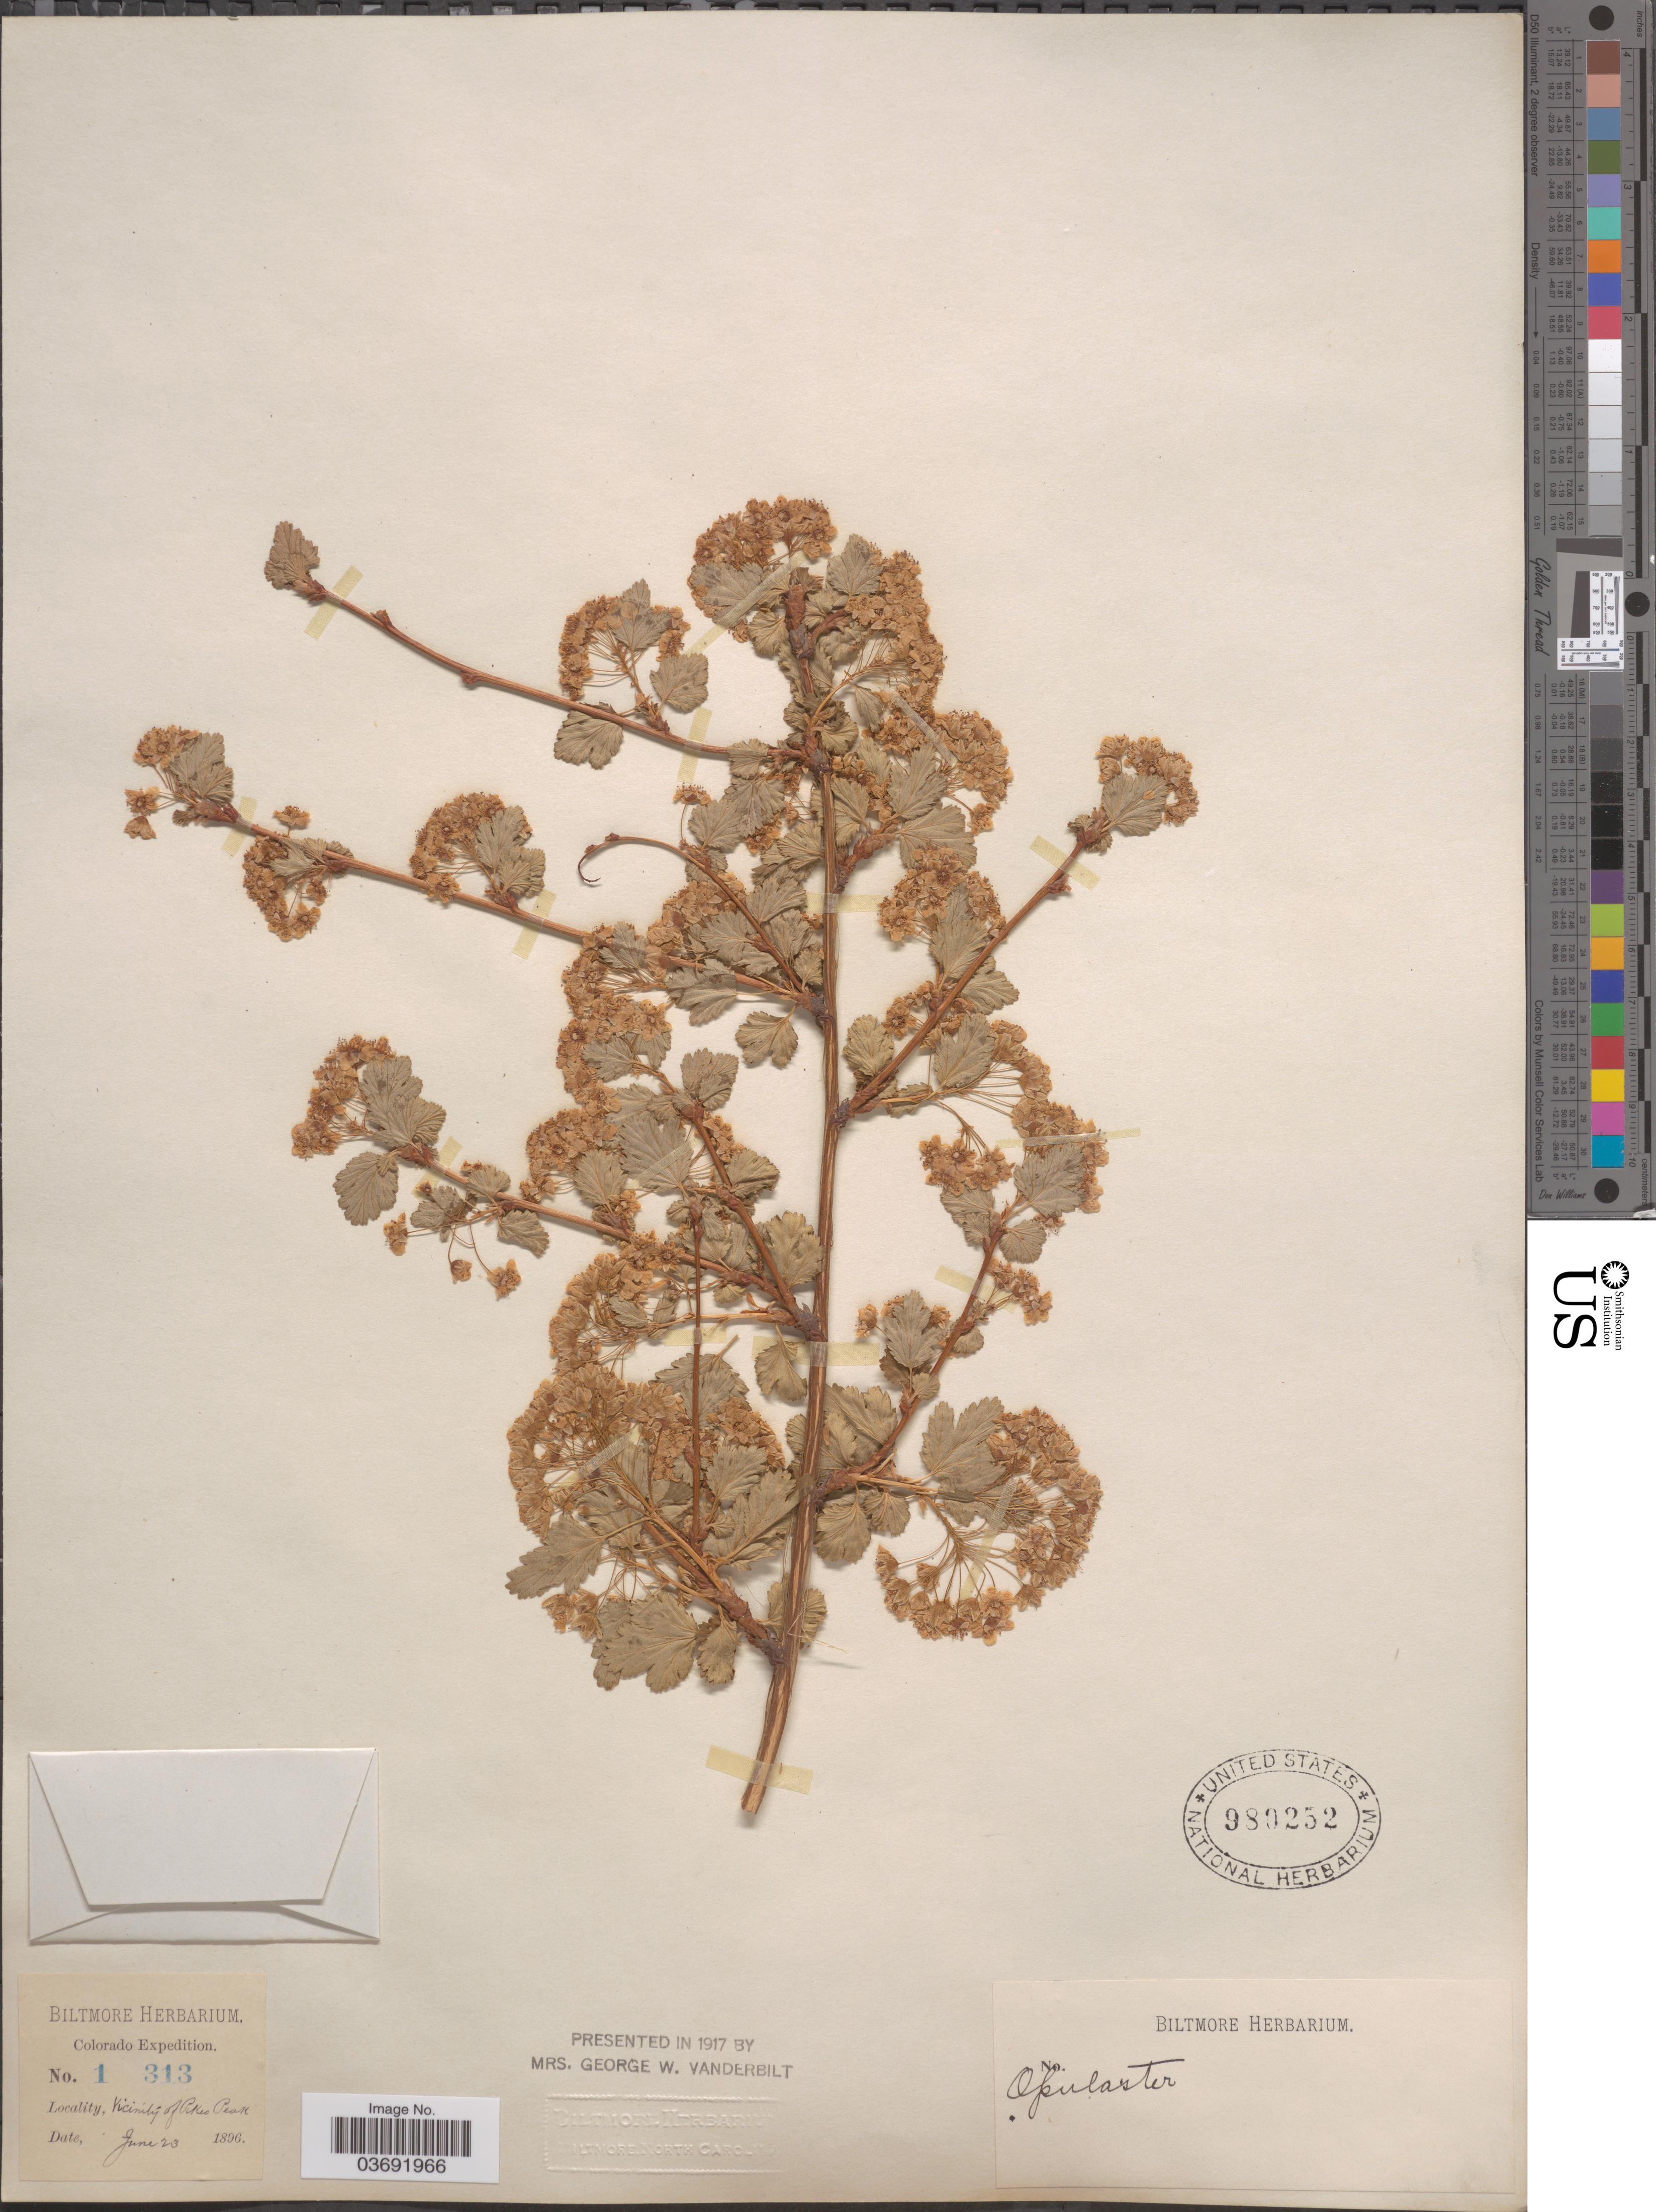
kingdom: Plantae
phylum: Tracheophyta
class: Magnoliopsida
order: Rosales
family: Rosaceae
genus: Physocarpus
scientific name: Physocarpus sp.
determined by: Strong, Mark T., (BOT), Smithsonian Institution - National Museum of Natural History (UNITED STATES)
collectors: ex herb. Biltmore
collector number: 1313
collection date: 1896-06-23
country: United States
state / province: Colorado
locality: Vicinity of Pikes Peak.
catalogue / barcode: US 980252